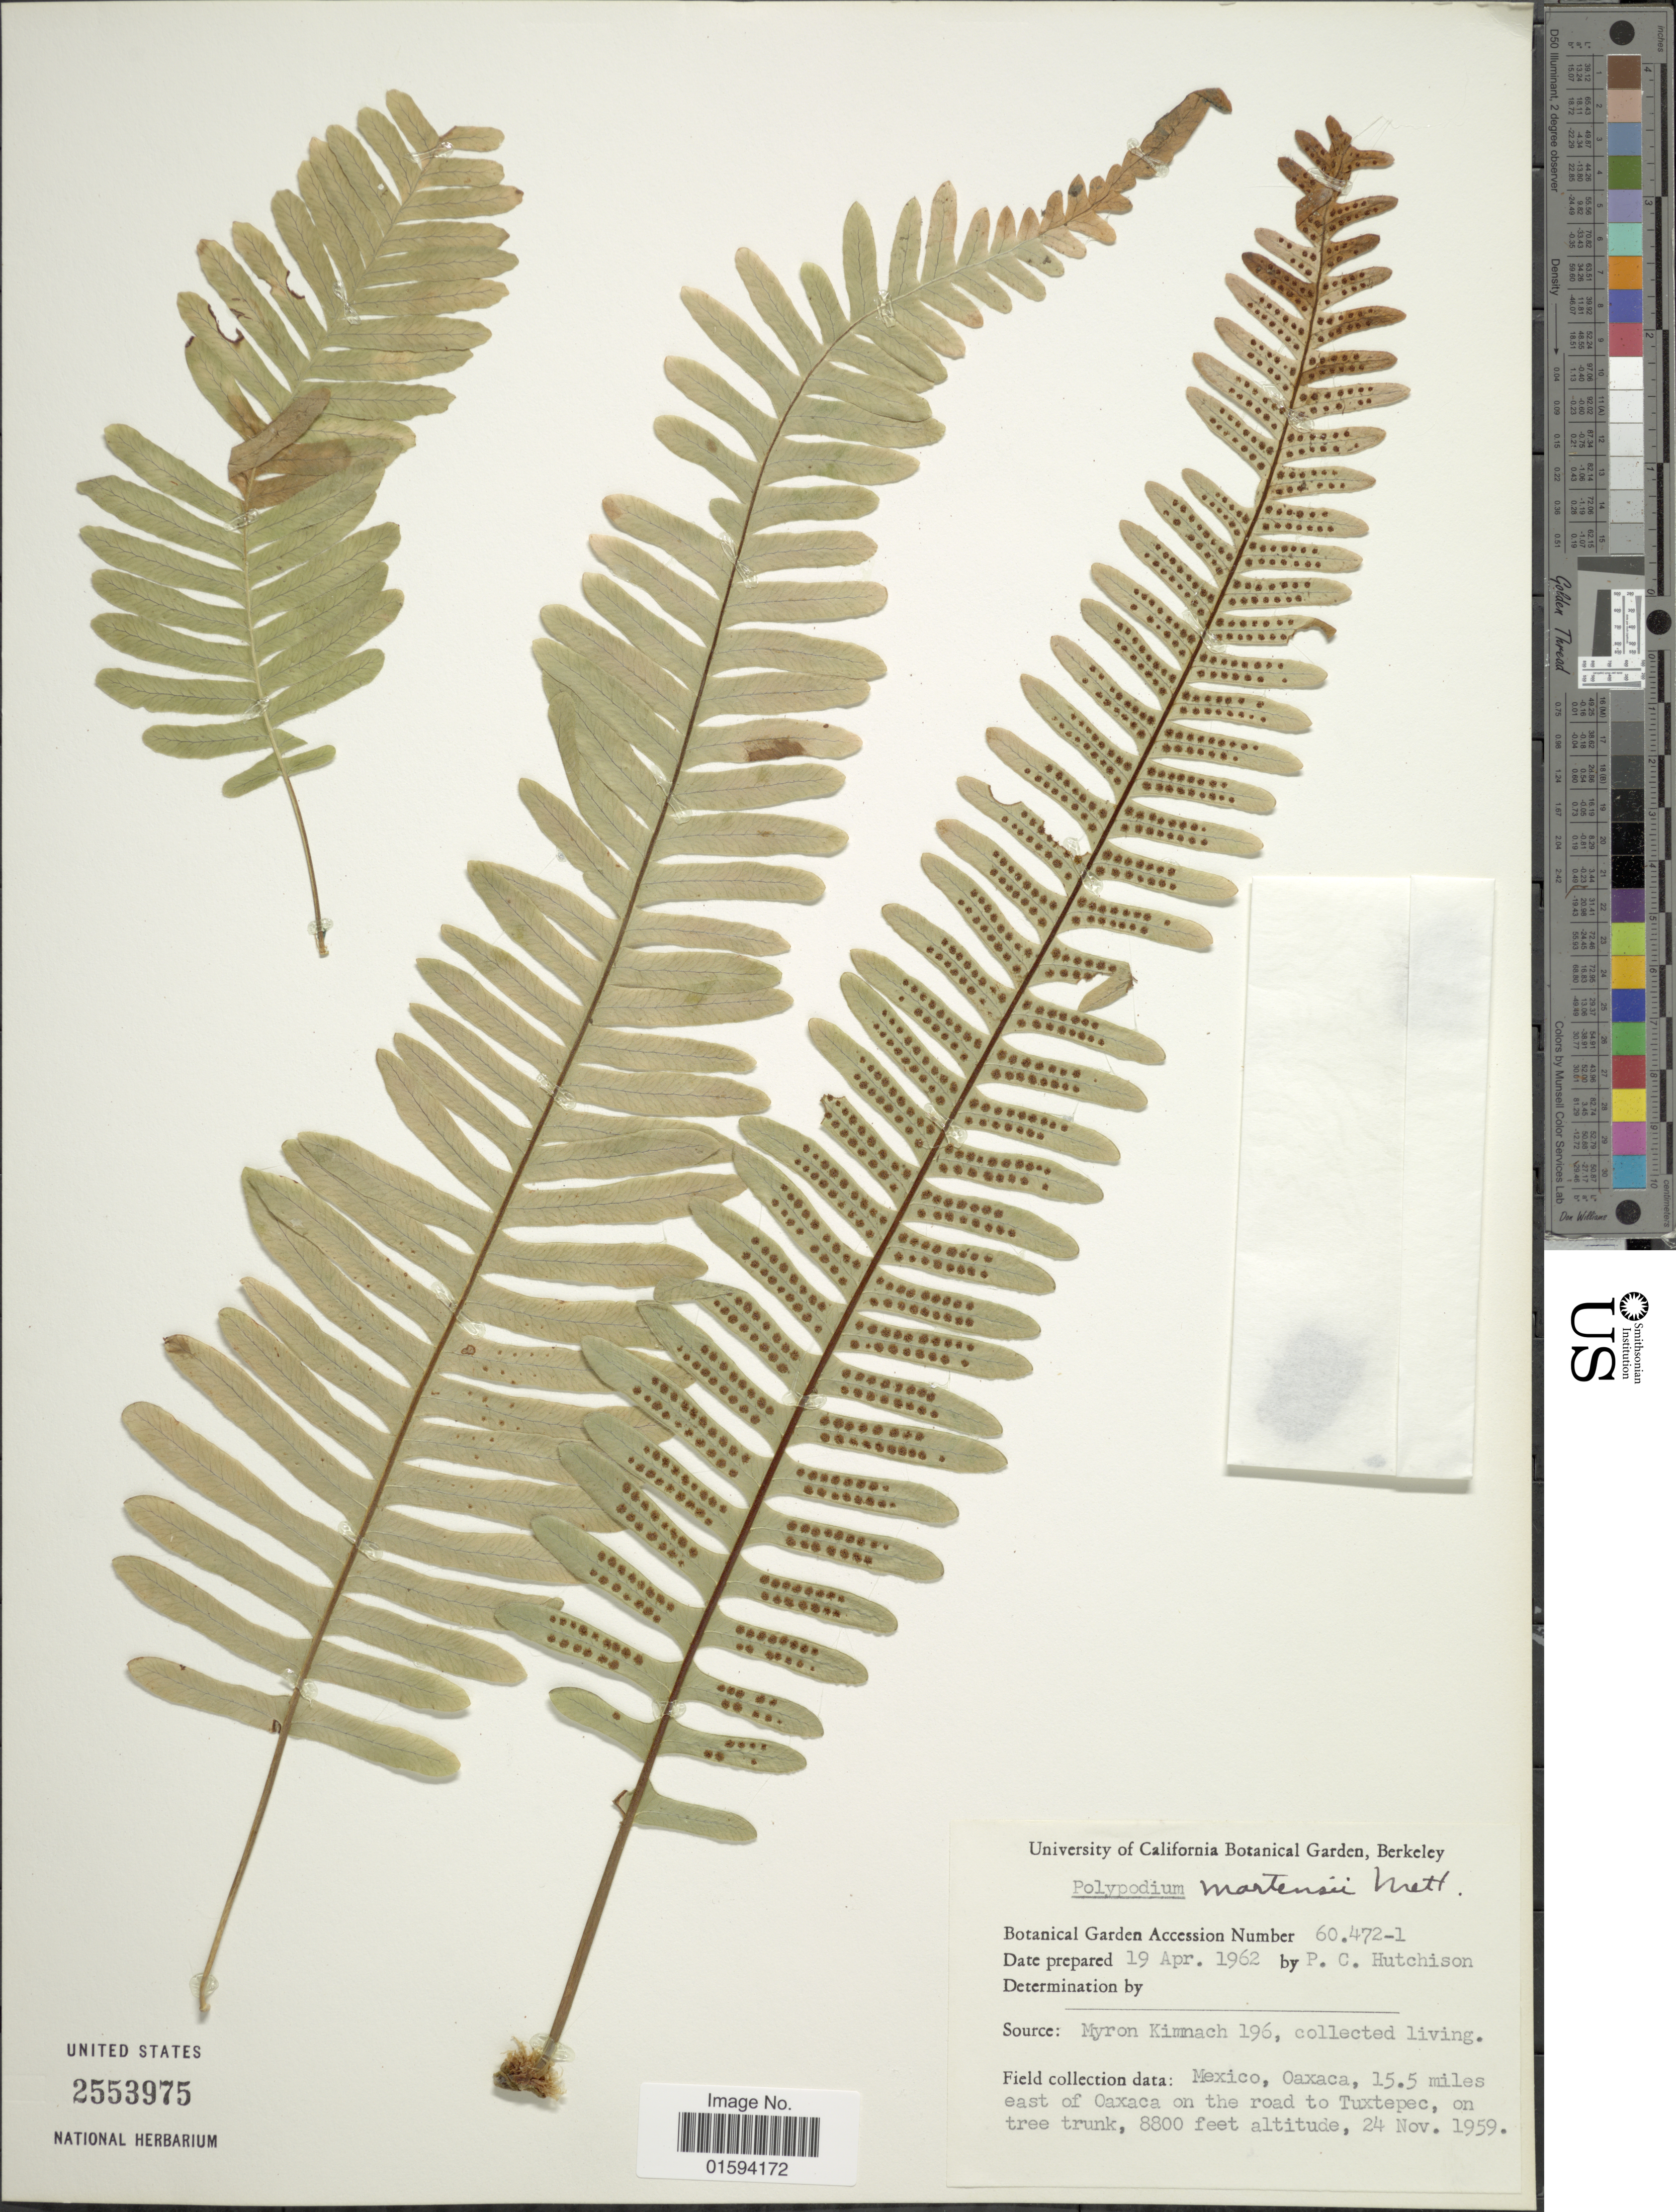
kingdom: Plantae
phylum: Tracheophyta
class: Polypodiopsida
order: Polypodiales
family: Polypodiaceae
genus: Polypodium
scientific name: Polypodium martensii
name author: Mett.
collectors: P. C. Hutchison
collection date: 1962-04-19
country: United States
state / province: California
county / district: Alameda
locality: University of California Botanical Garden, Berkeleym Botanical Garden Accession Number 60.472-1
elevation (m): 2682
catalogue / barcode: US 2553975